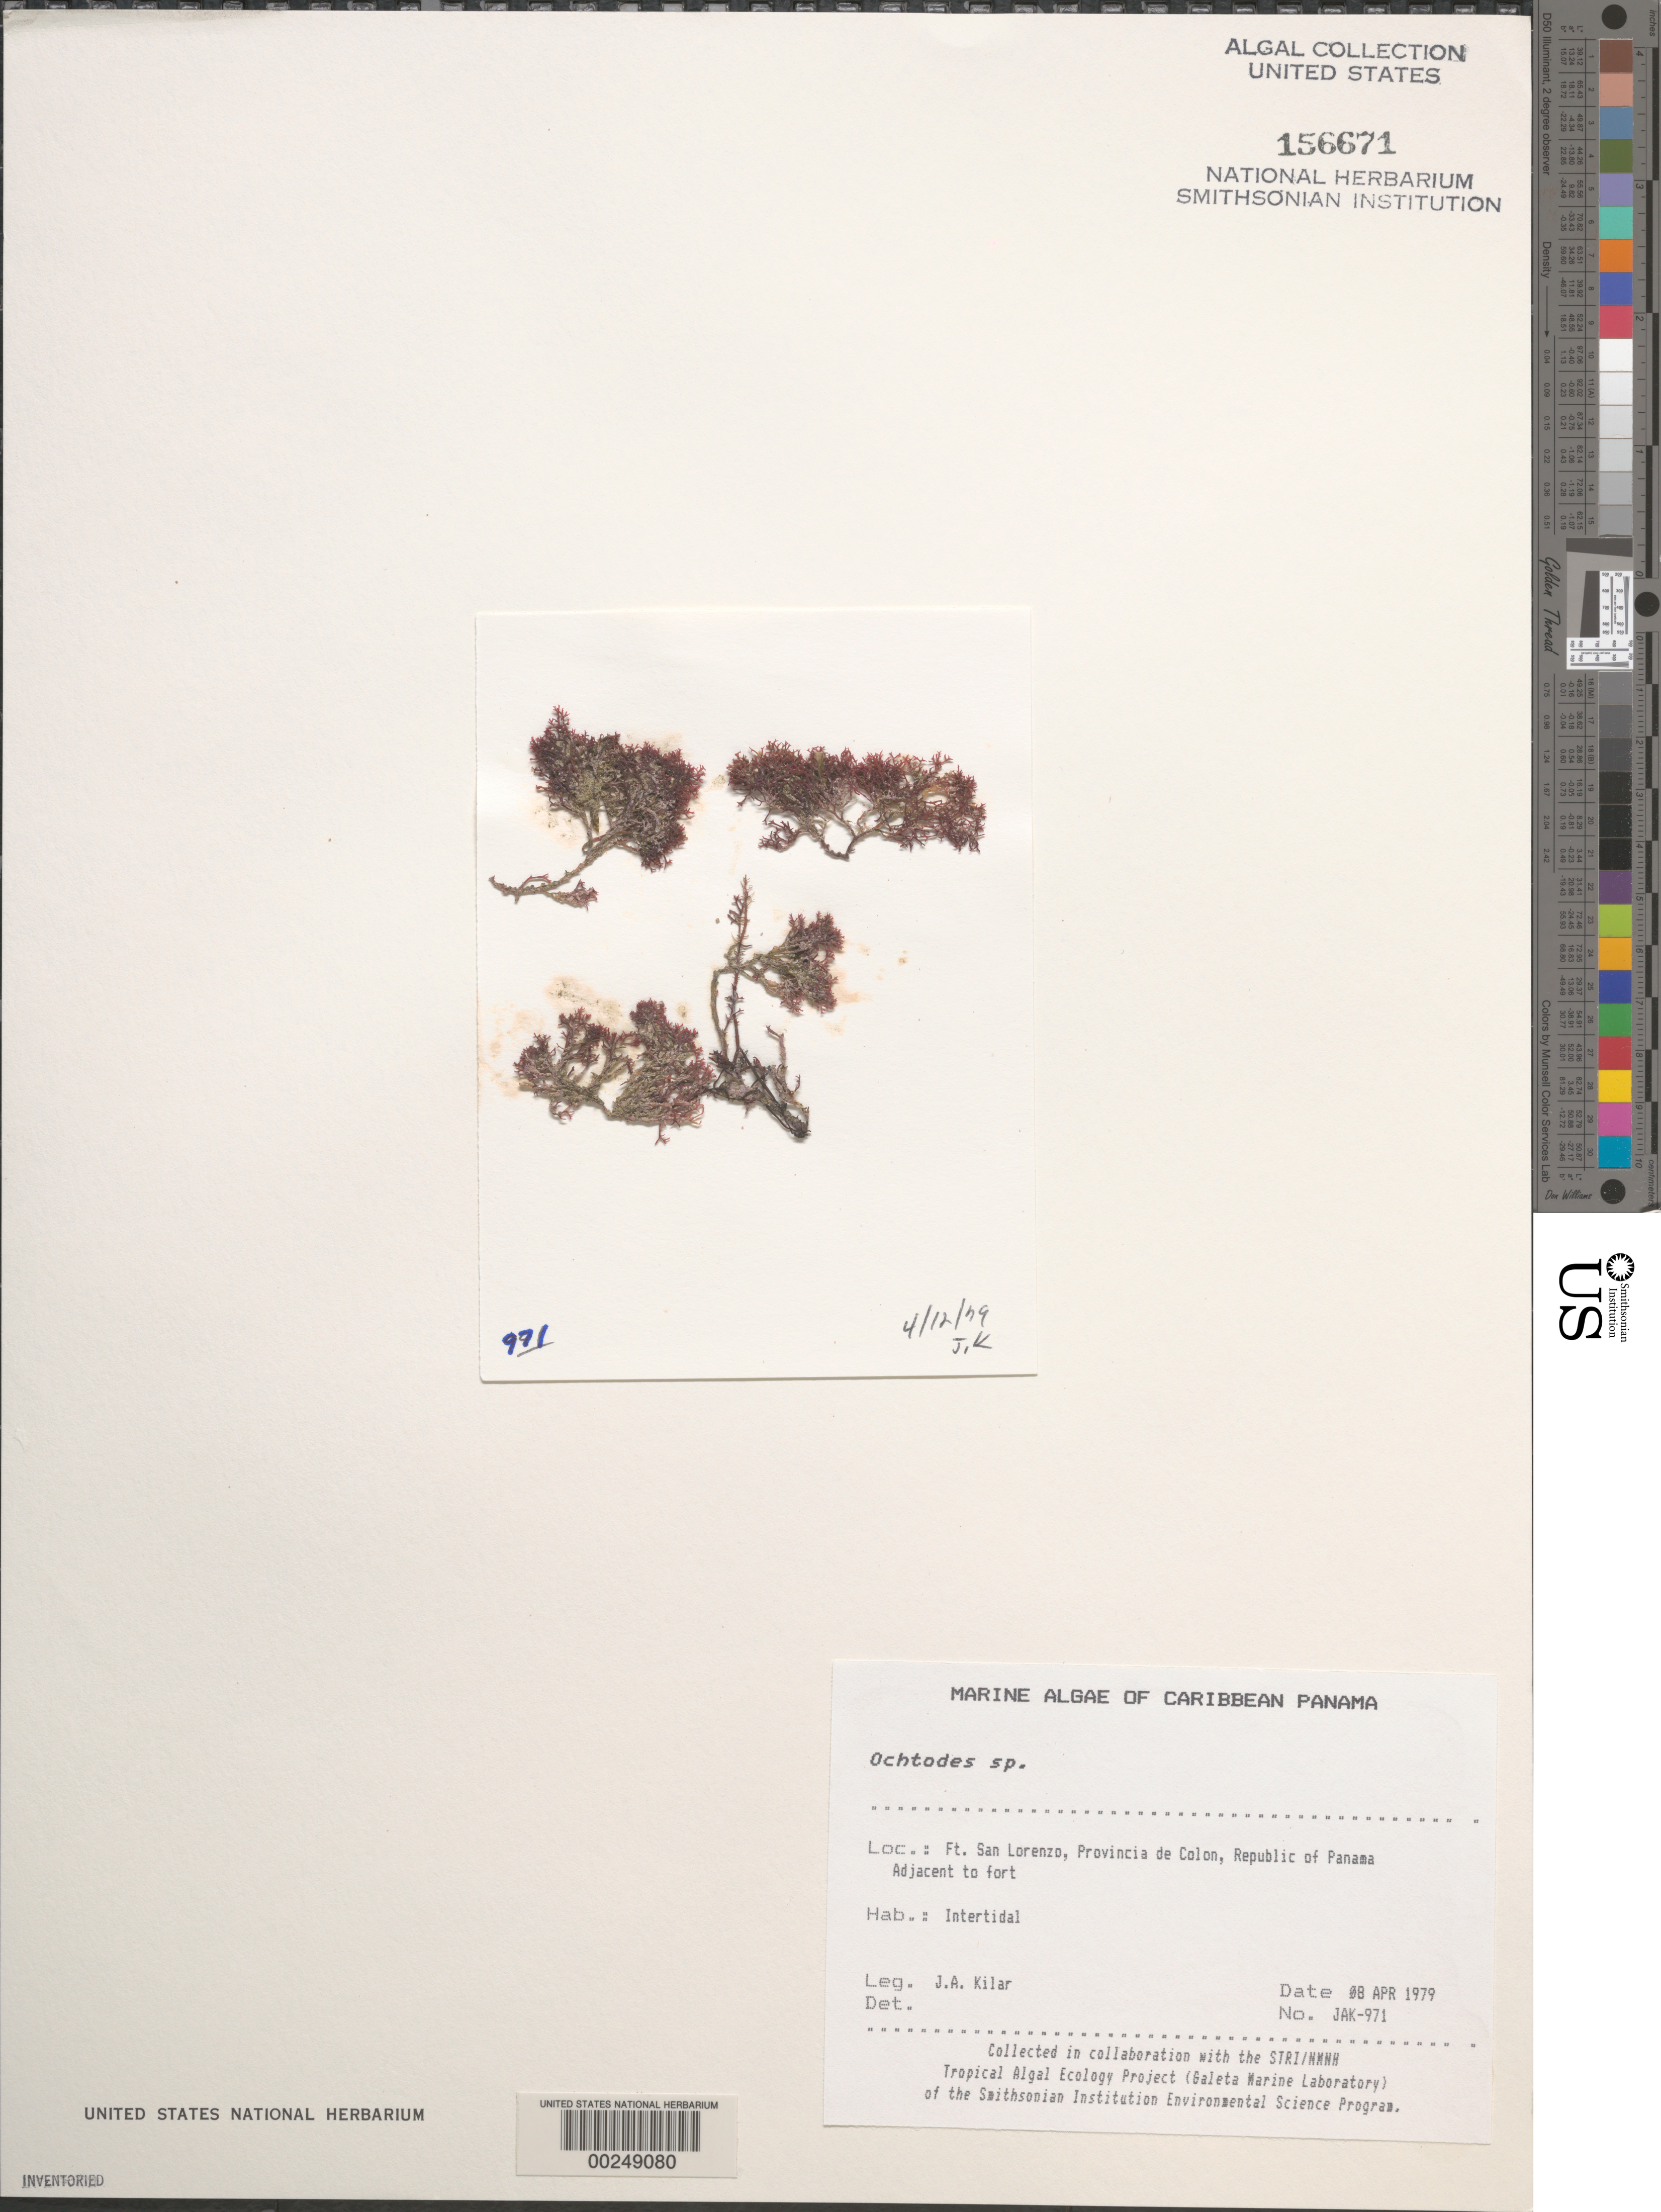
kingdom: Plantae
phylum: Rhodophyta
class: Florideophyceae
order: Gigartinales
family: Rhizophyllidaceae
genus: Ochtodes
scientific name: Ochtodes sp.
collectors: J. A. Kilar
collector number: JAK-971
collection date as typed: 08 Apr 1979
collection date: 1979-04-08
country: Panama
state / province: Colón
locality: Fort San Lorenzo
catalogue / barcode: US 156671